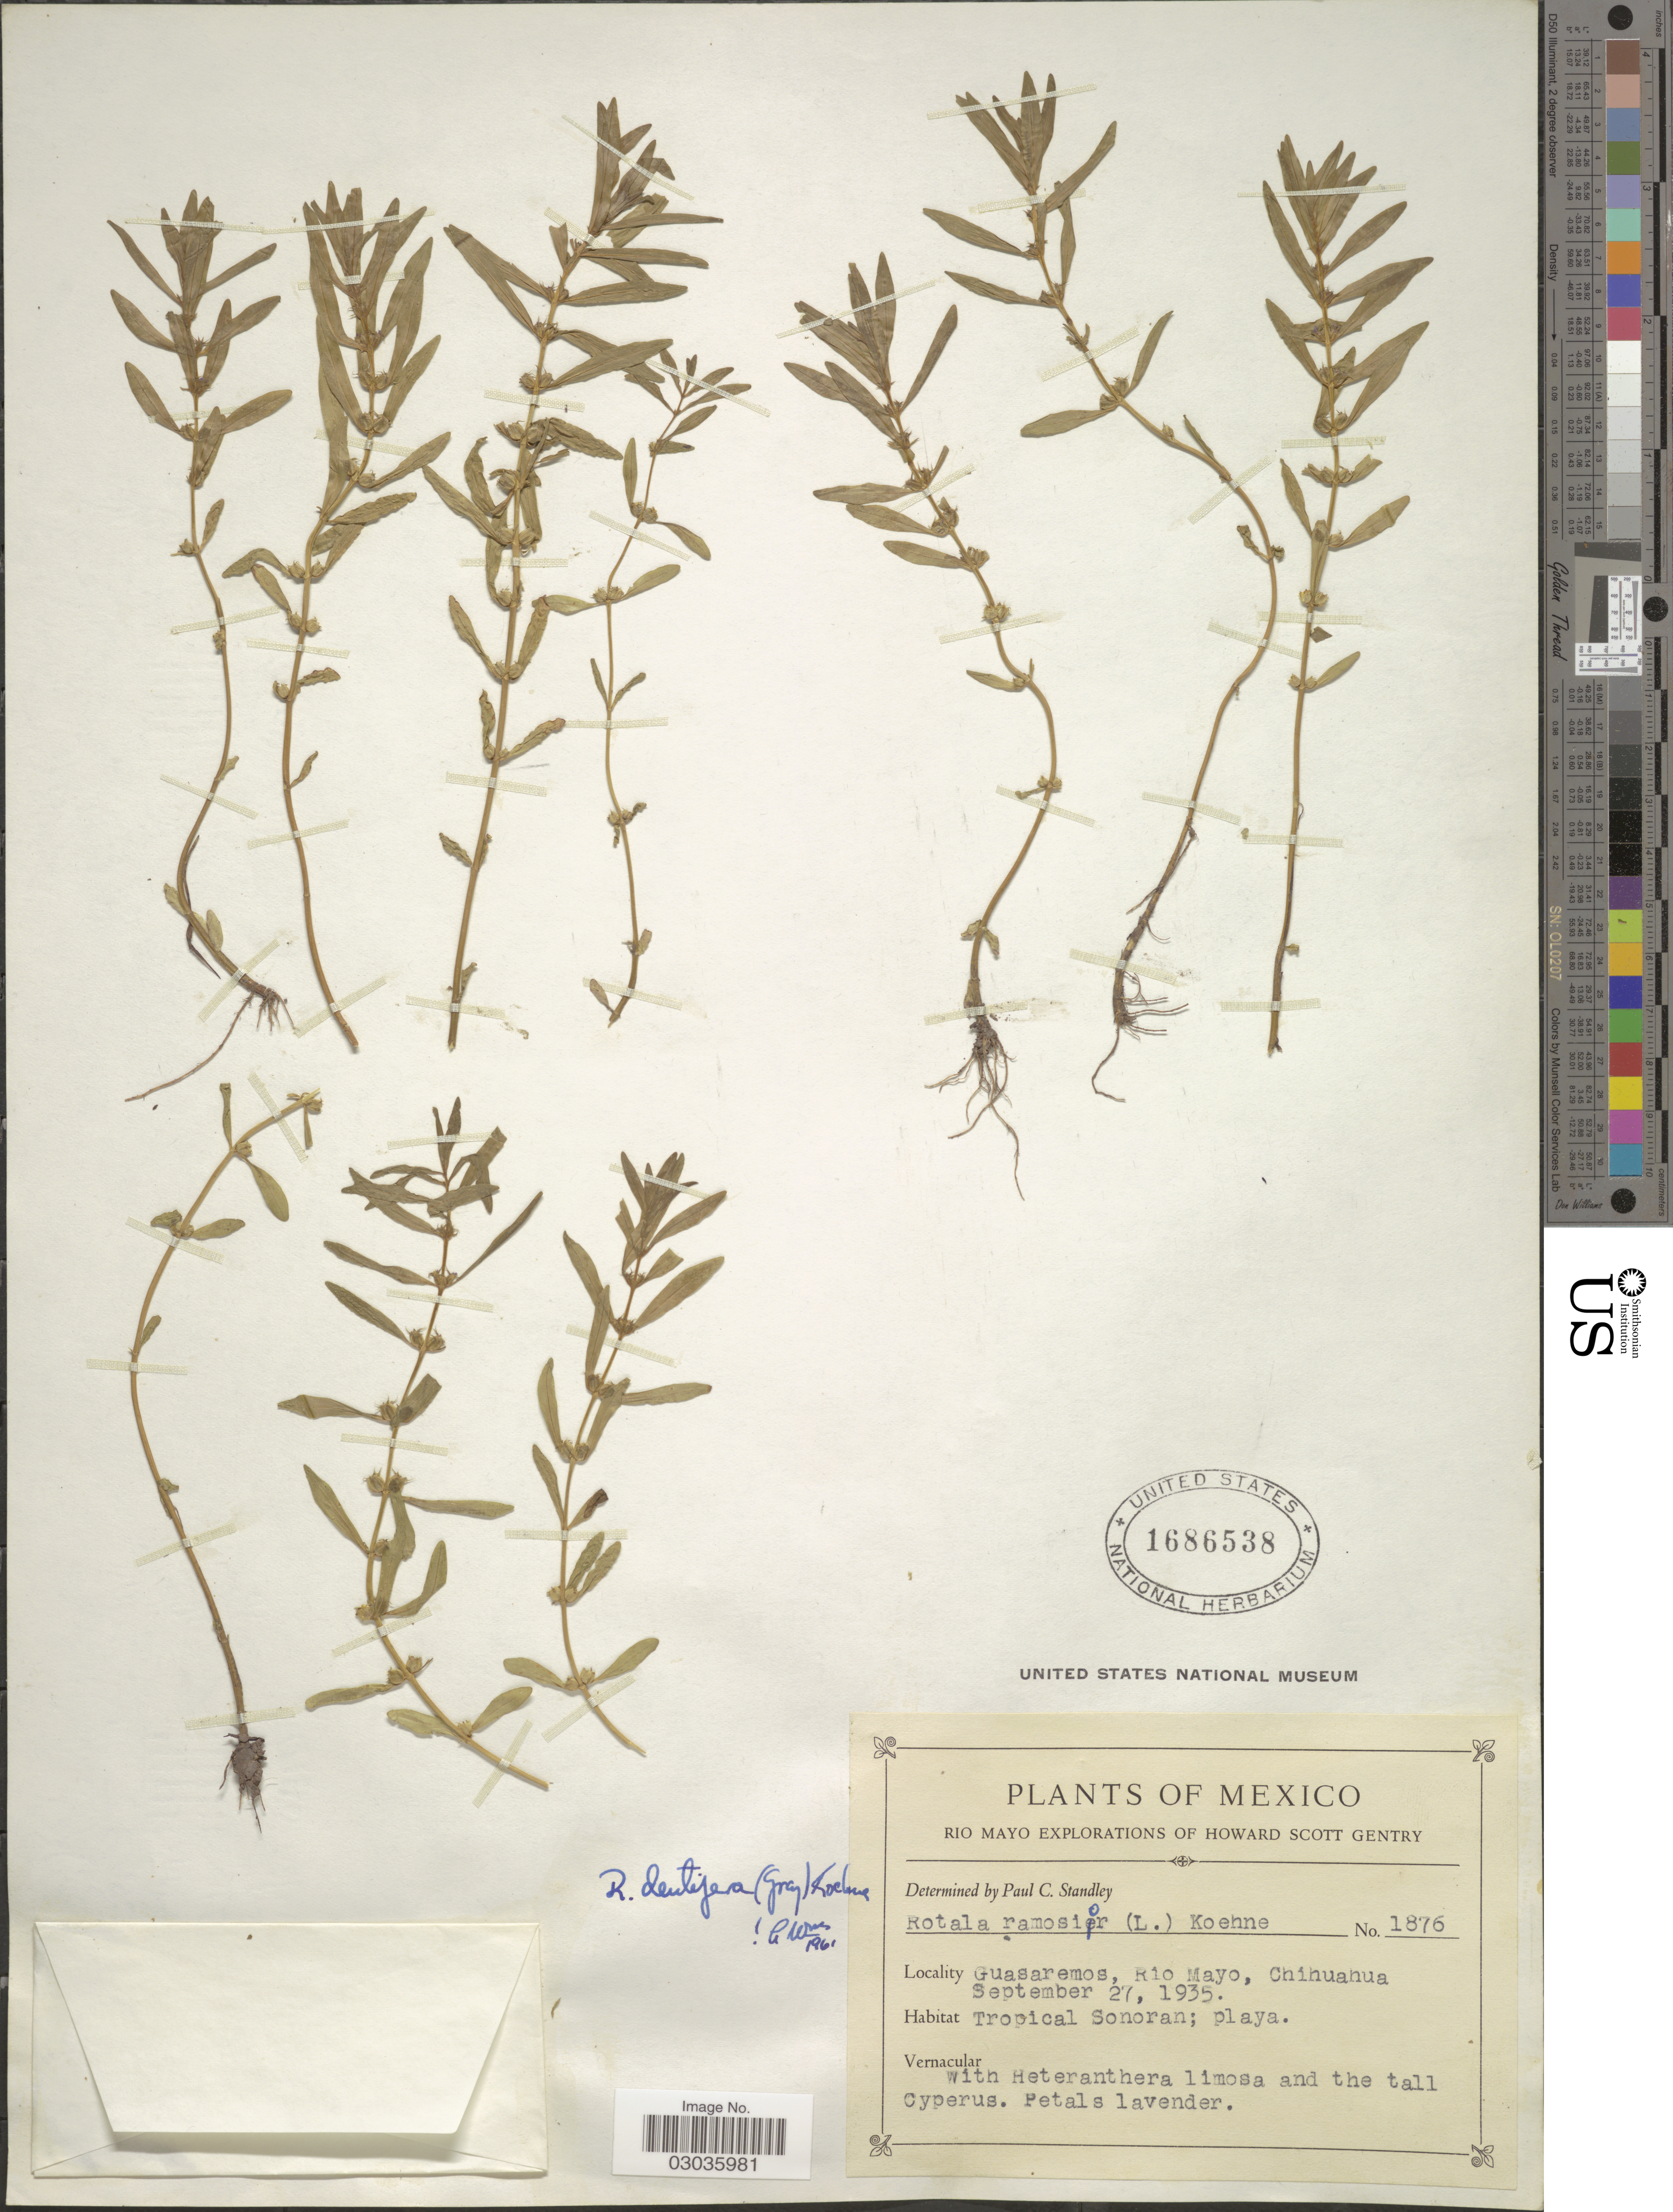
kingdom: Plantae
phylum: Tracheophyta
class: Magnoliopsida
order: Myrtales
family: Lythraceae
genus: Rotala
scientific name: Rotala dentifera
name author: (A. Gray) Koehne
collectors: H. S. Gentry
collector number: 1876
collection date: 1935-09-27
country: Mexico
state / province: Chihuahua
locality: Rio Mayo, Guasaremos, Rio Mayo. Tropical Sonoran.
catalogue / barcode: US 1686538